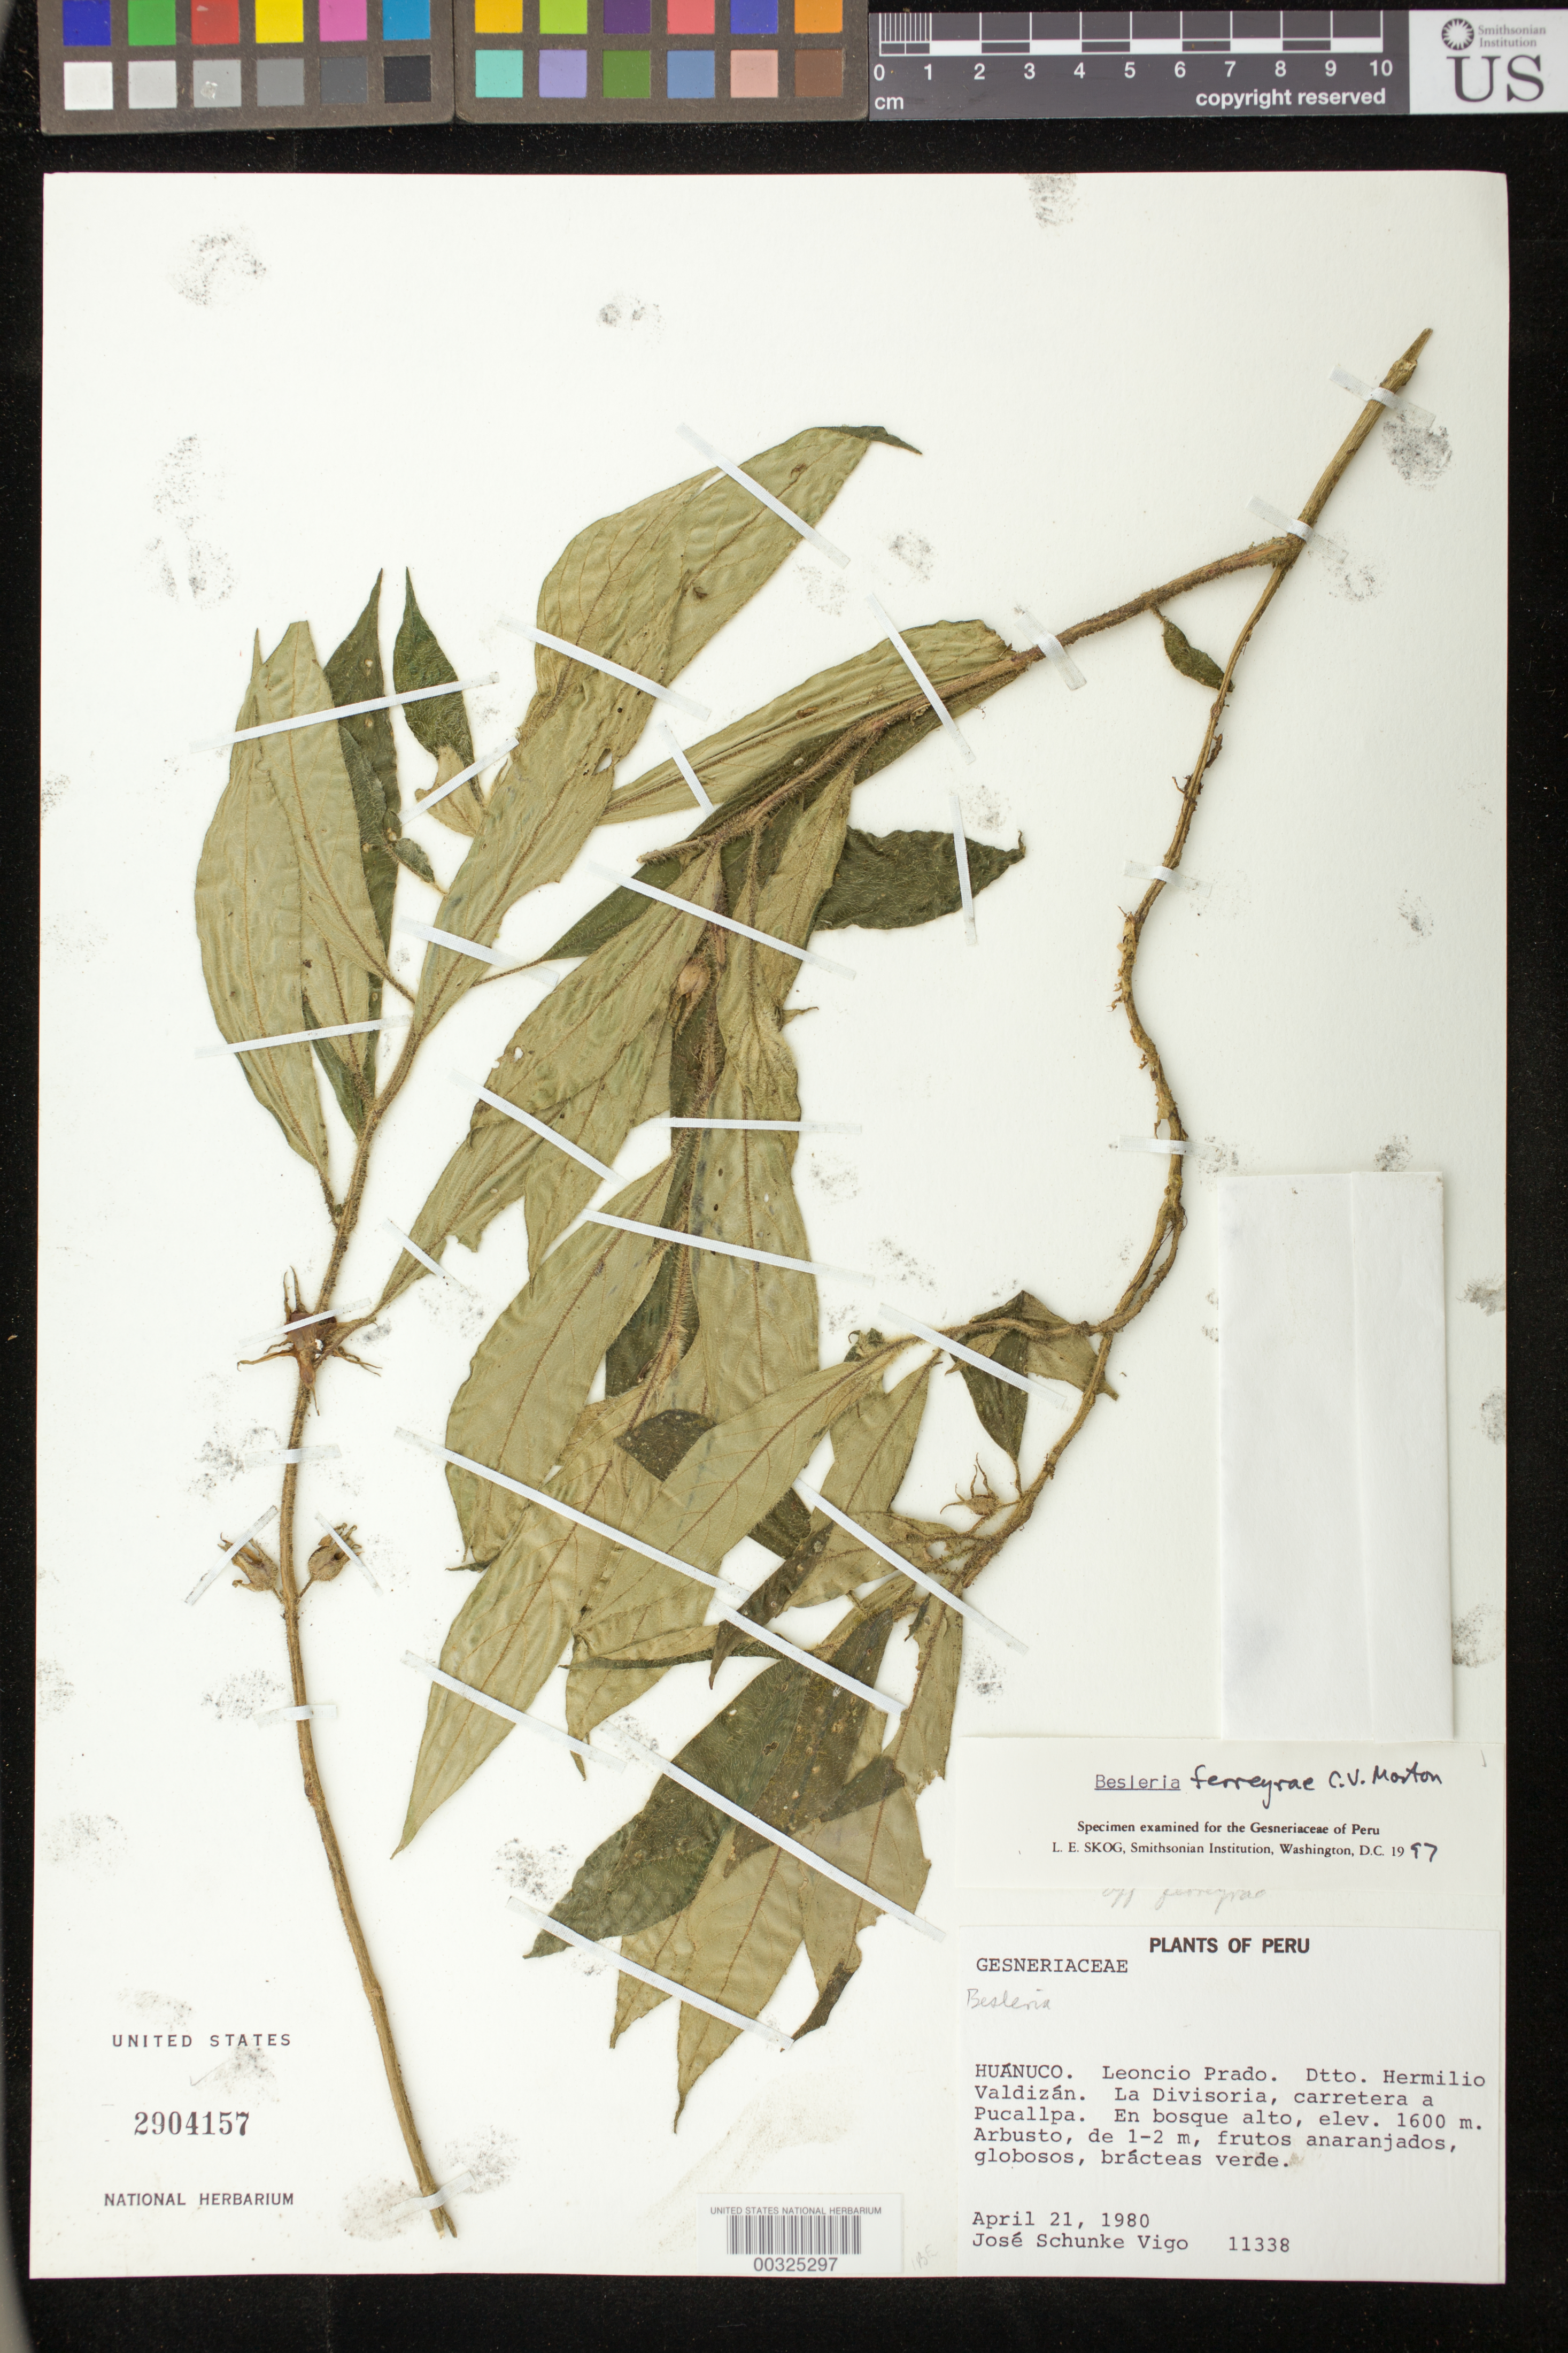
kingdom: Plantae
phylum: Tracheophyta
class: Magnoliopsida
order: Lamiales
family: Gesneriaceae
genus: Besleria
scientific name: Besleria ferreyrae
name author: C.V. Morton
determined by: Skog, Laurence E.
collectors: J. Schunke Vigo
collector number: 11338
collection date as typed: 21 Apr 1980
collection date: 1980-04-21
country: Peru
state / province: Huánuco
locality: Prov. Leoncio Prado; Dtto. Hermilio Valdizán; La Divisoria, carretera a Pucallpa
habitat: En bosque alto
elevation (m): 1600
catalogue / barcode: US 2904157